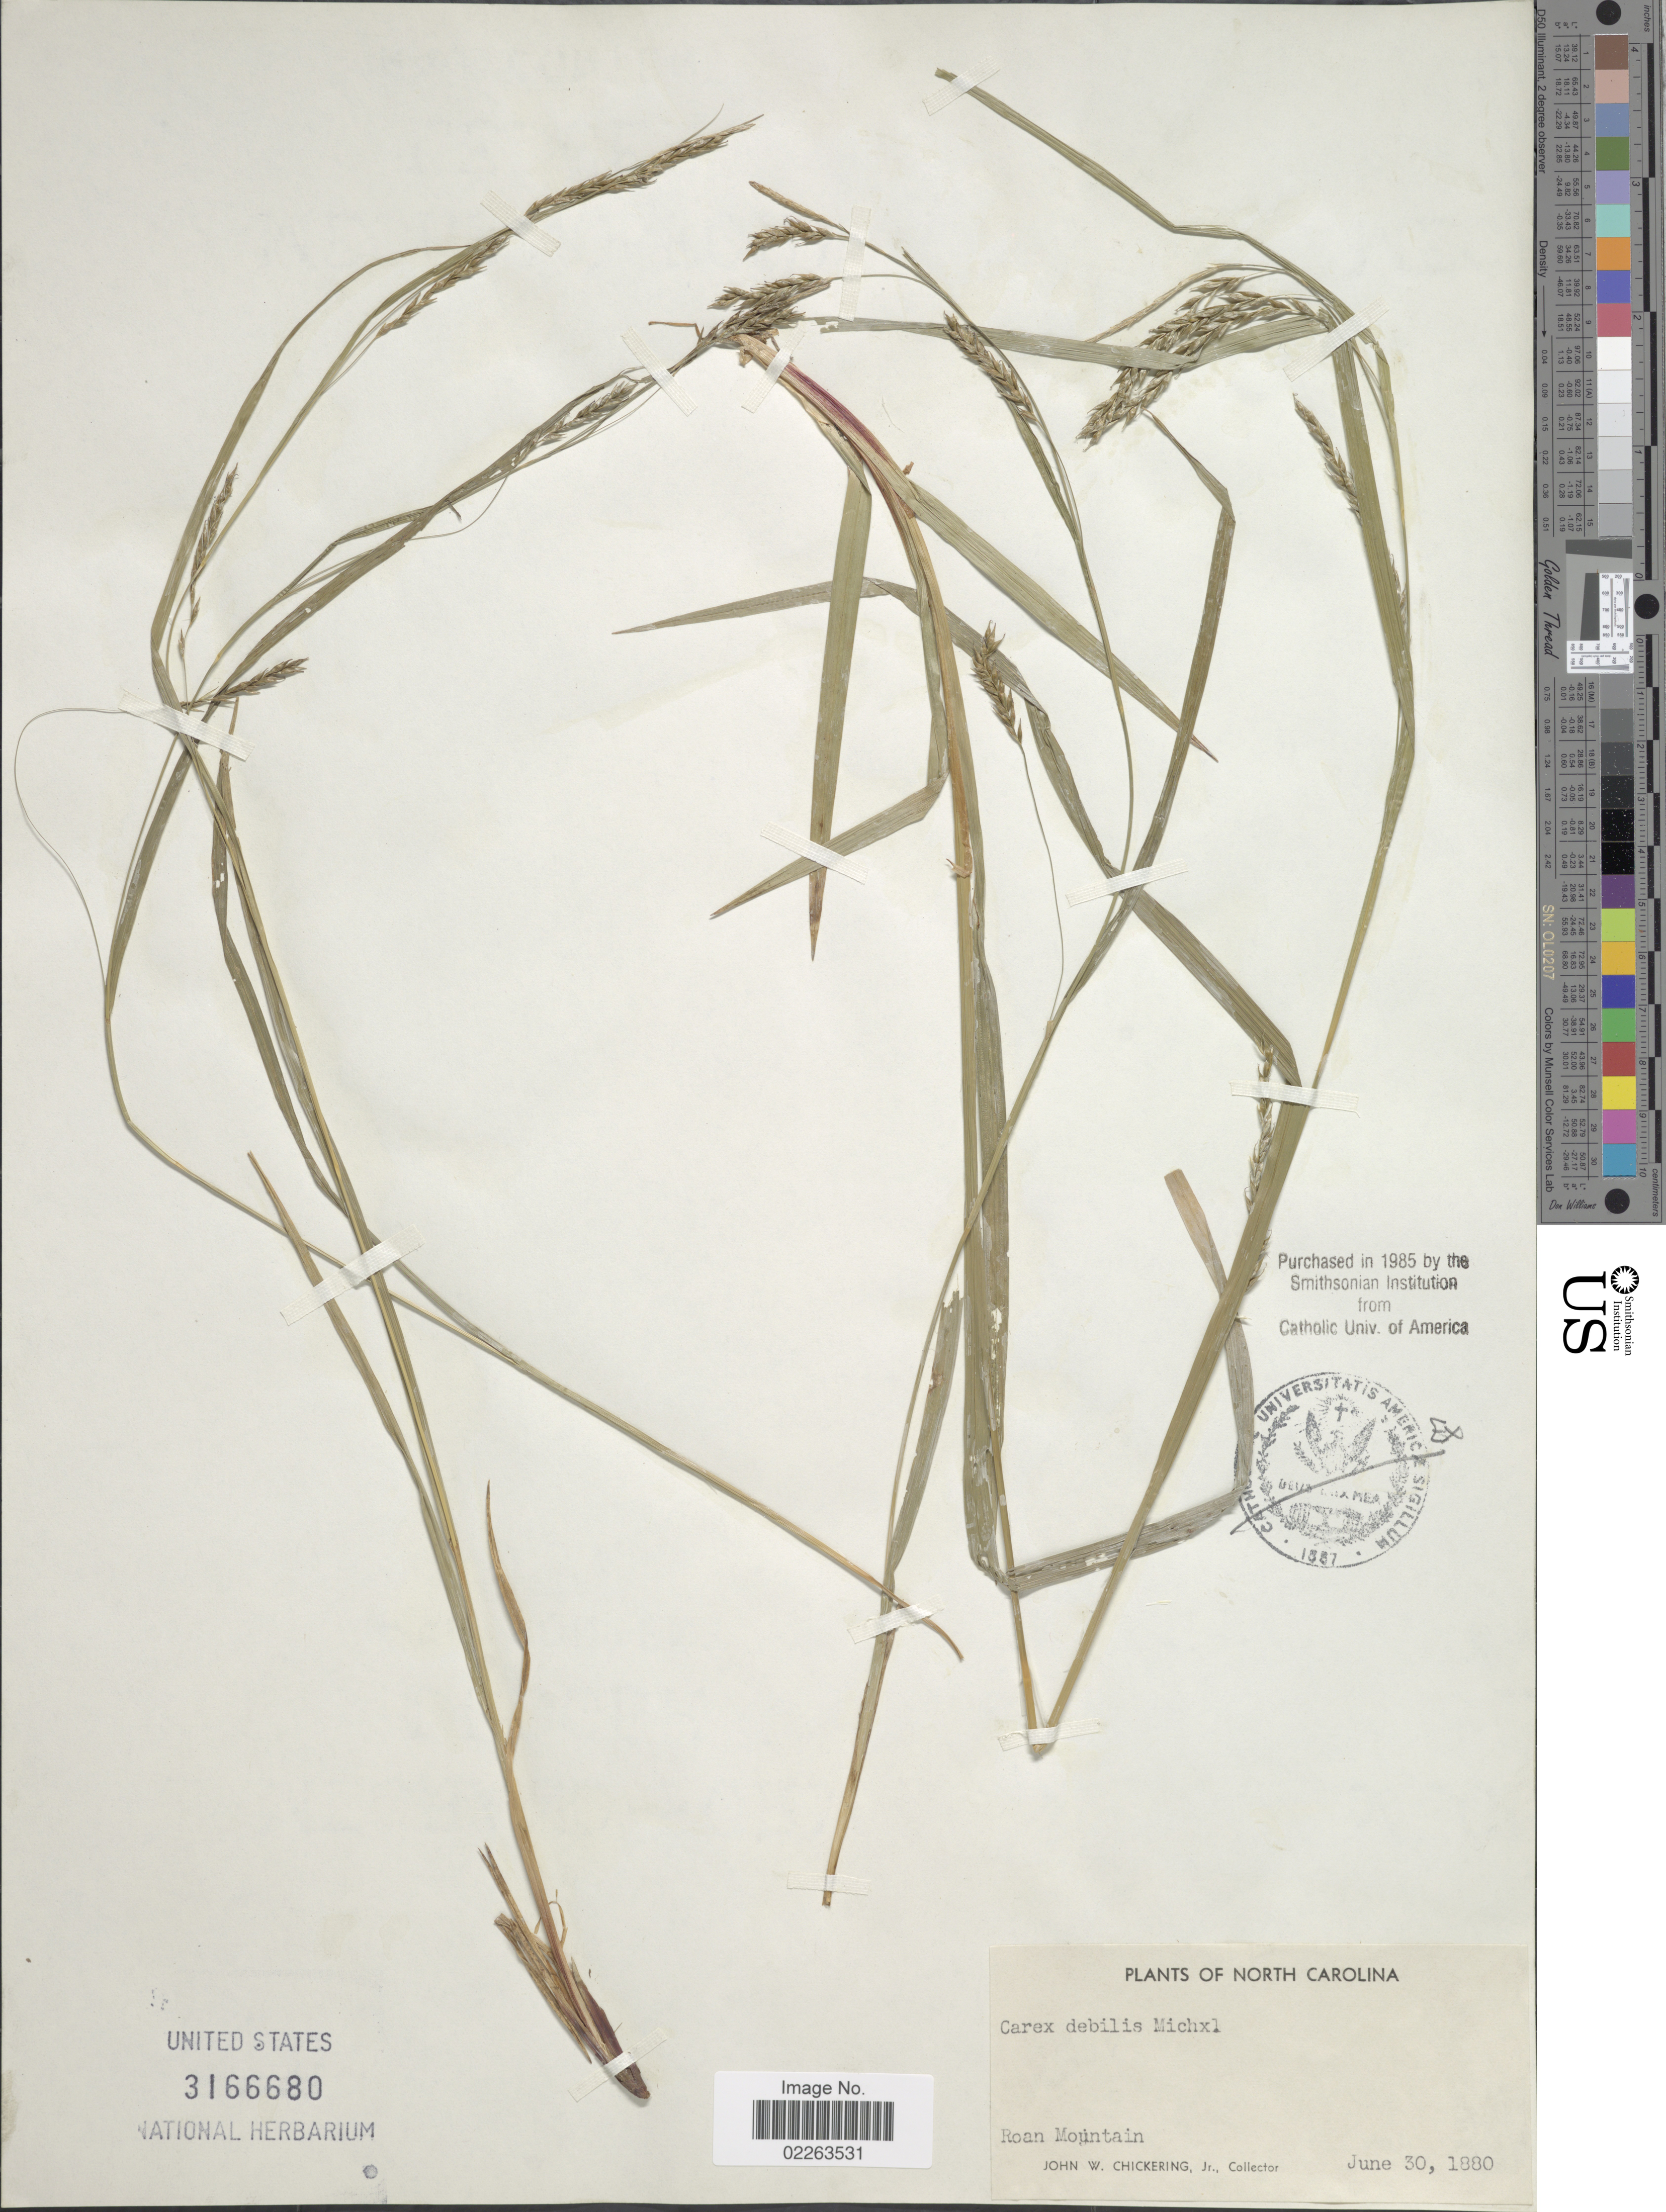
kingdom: Plantae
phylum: Tracheophyta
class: Liliopsida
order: Poales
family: Cyperaceae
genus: Carex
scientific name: Carex debilis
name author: Michx.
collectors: J. Chickering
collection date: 1880-06-30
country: United States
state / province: North Carolina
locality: Roan Mountain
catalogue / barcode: US 3166680